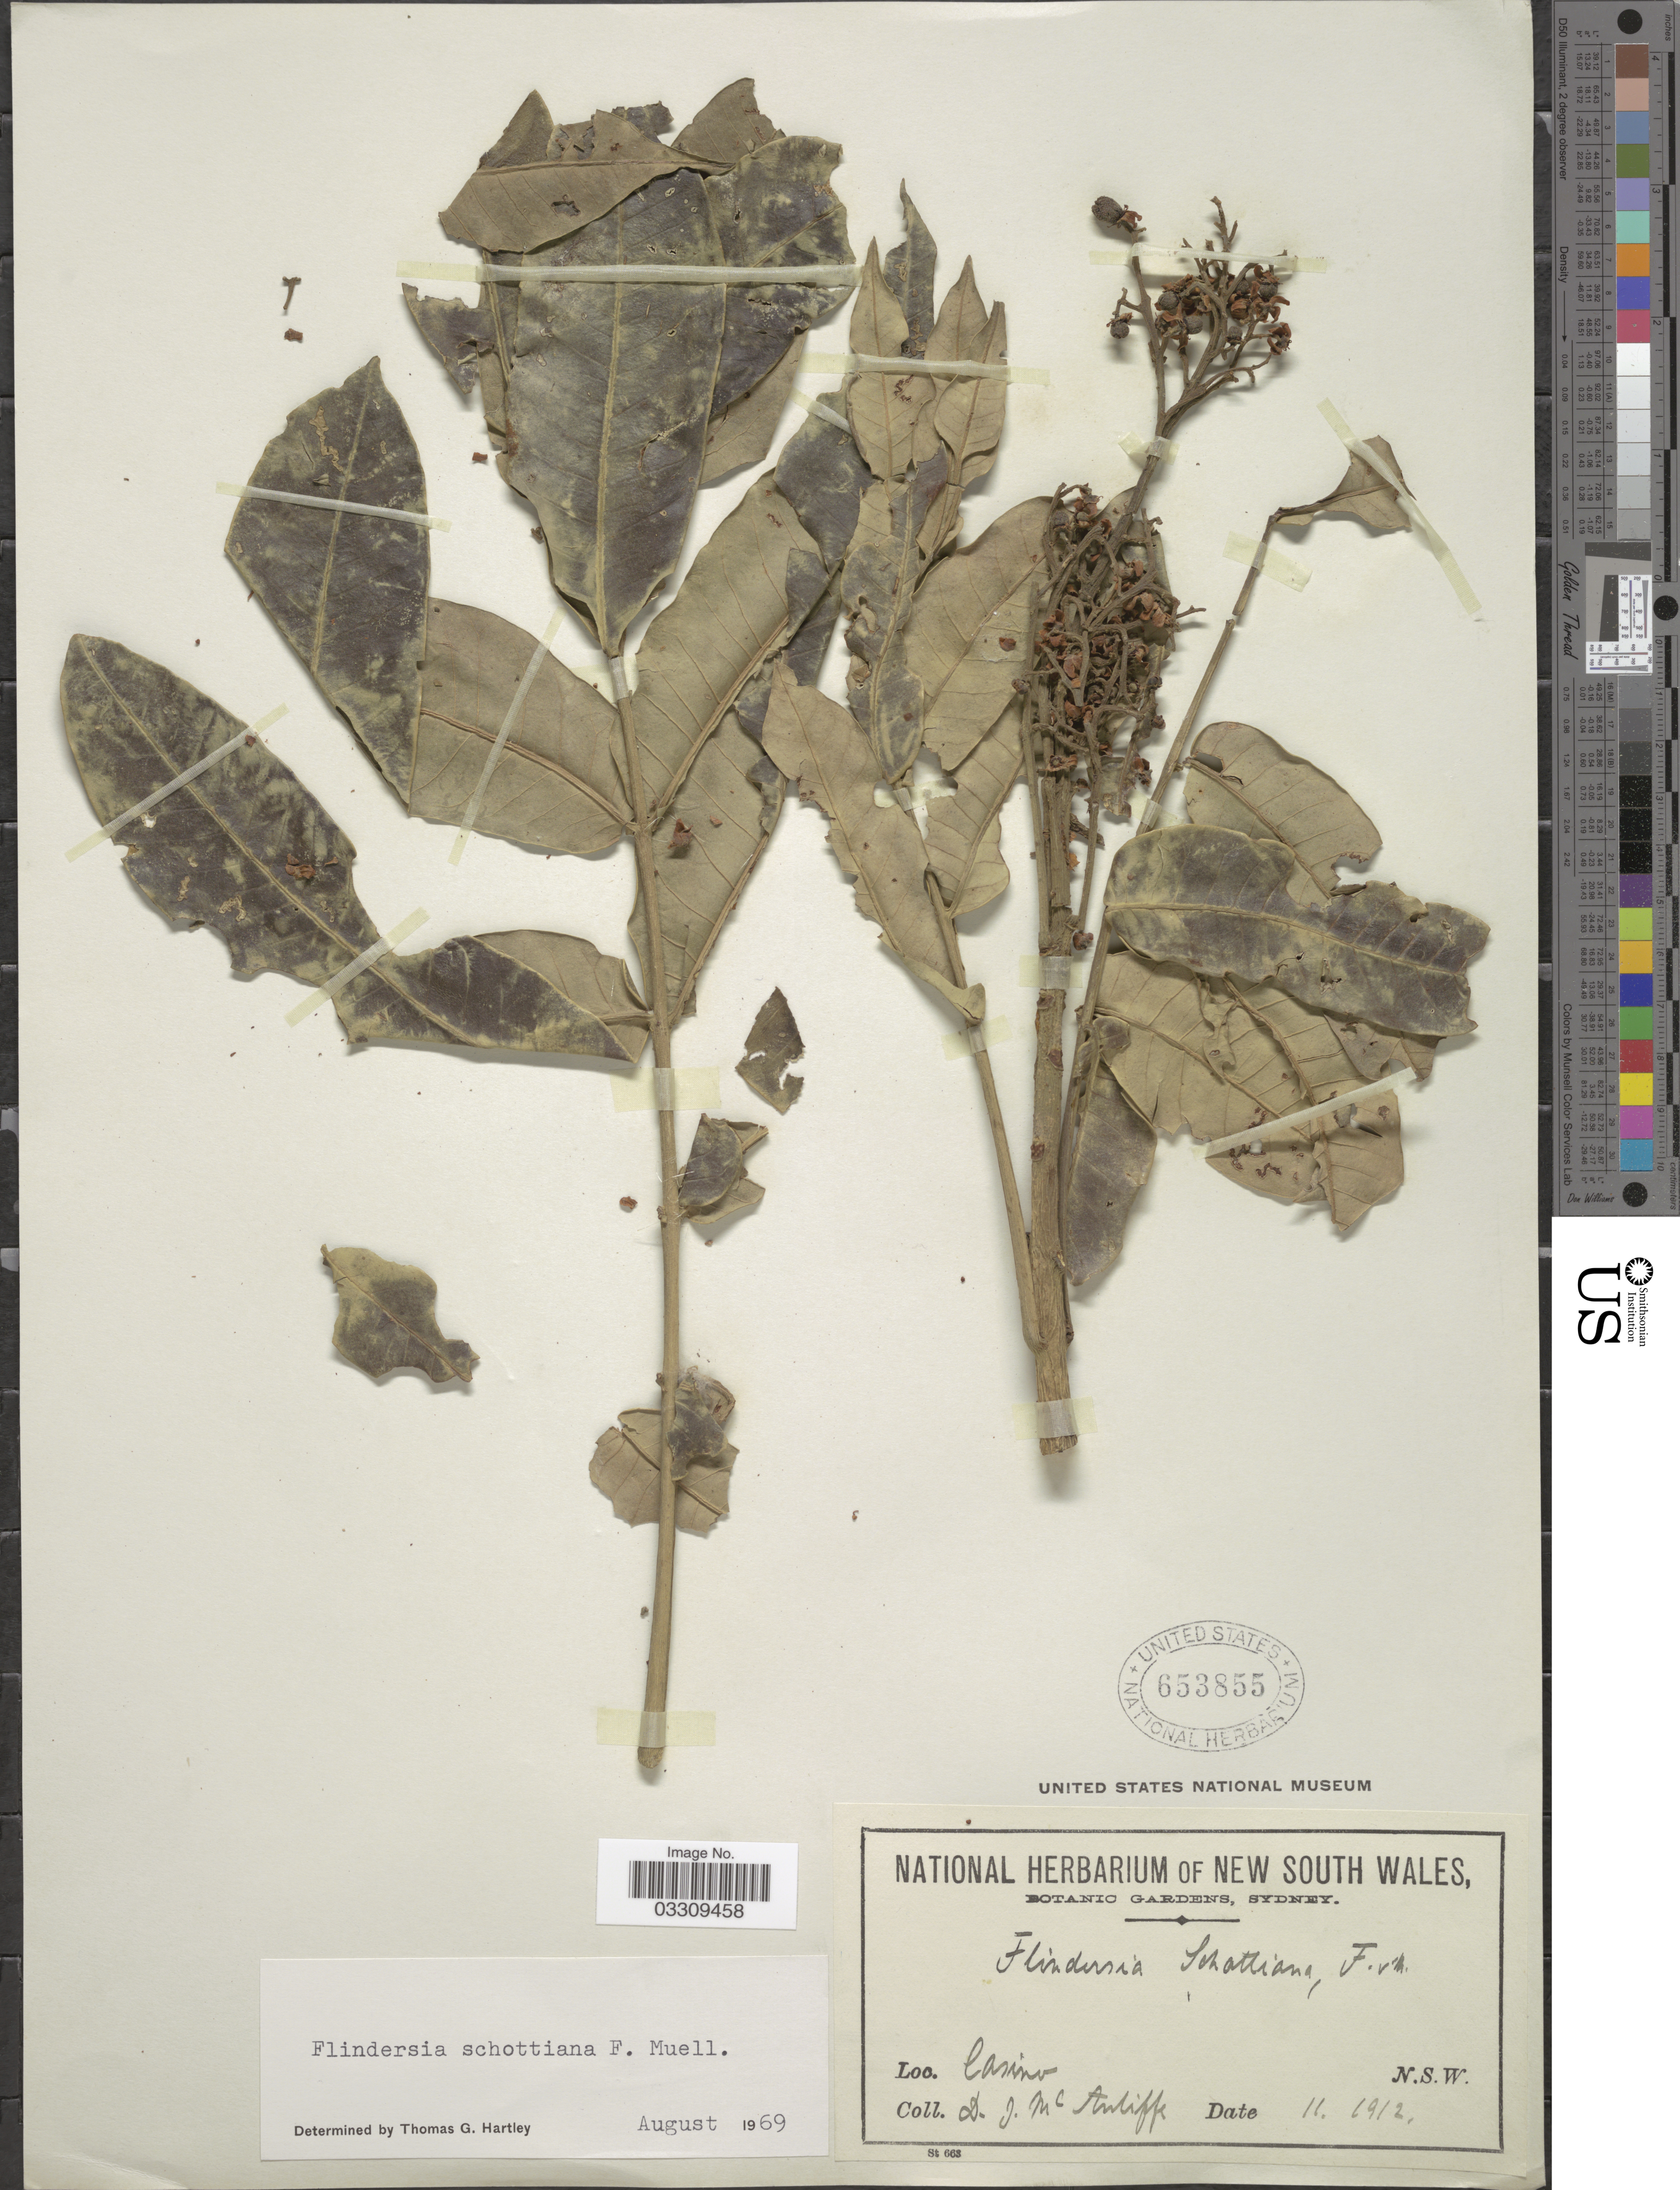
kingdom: Plantae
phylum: Tracheophyta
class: Magnoliopsida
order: Sapindales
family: Rutaceae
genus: Flindersia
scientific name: Flindersia schottiana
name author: F. Muell.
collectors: D. McAuliffe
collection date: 1912-11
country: Australia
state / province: New South Wales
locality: Casino.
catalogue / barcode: US 653855